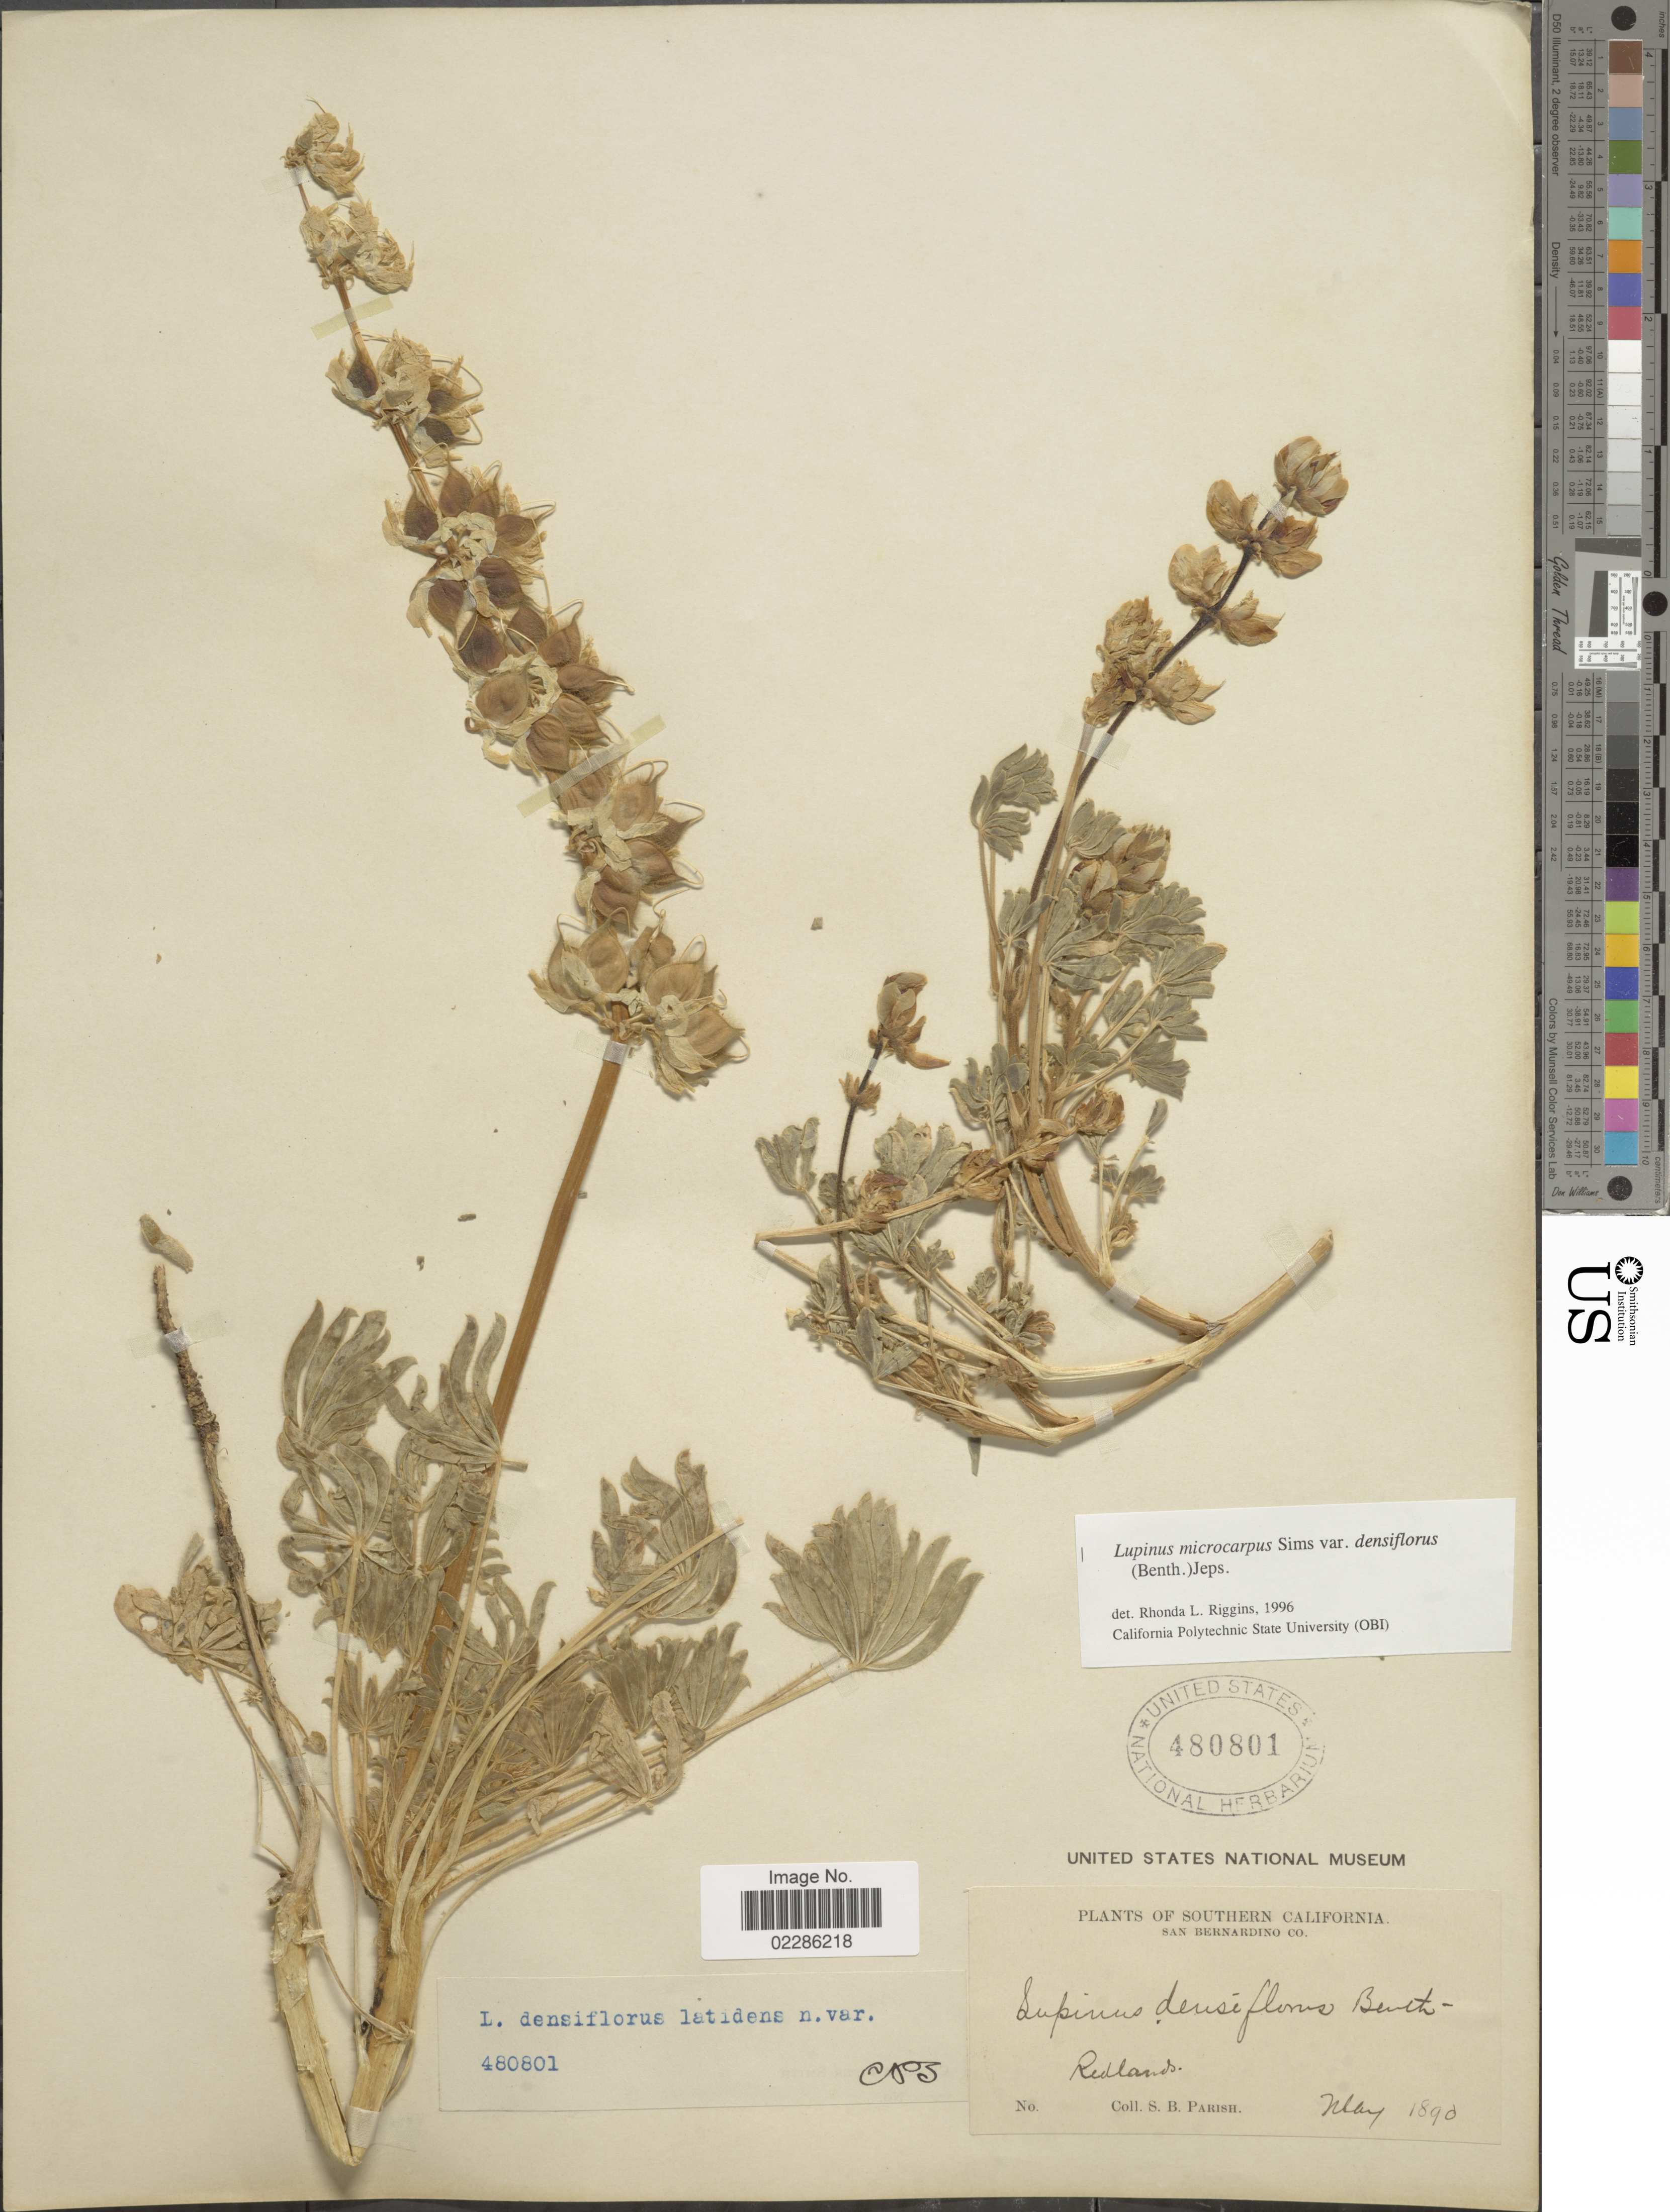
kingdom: Plantae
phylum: Tracheophyta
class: Magnoliopsida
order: Fabales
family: Fabaceae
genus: Lupinus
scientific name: Lupinus microcarpus var. densiflorus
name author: (Benth.) Jeps.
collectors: S. B. Parish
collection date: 1890-05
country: United States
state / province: California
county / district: San Bernardino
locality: Southern California, San Bernardino Co, Redlands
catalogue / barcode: US 480801